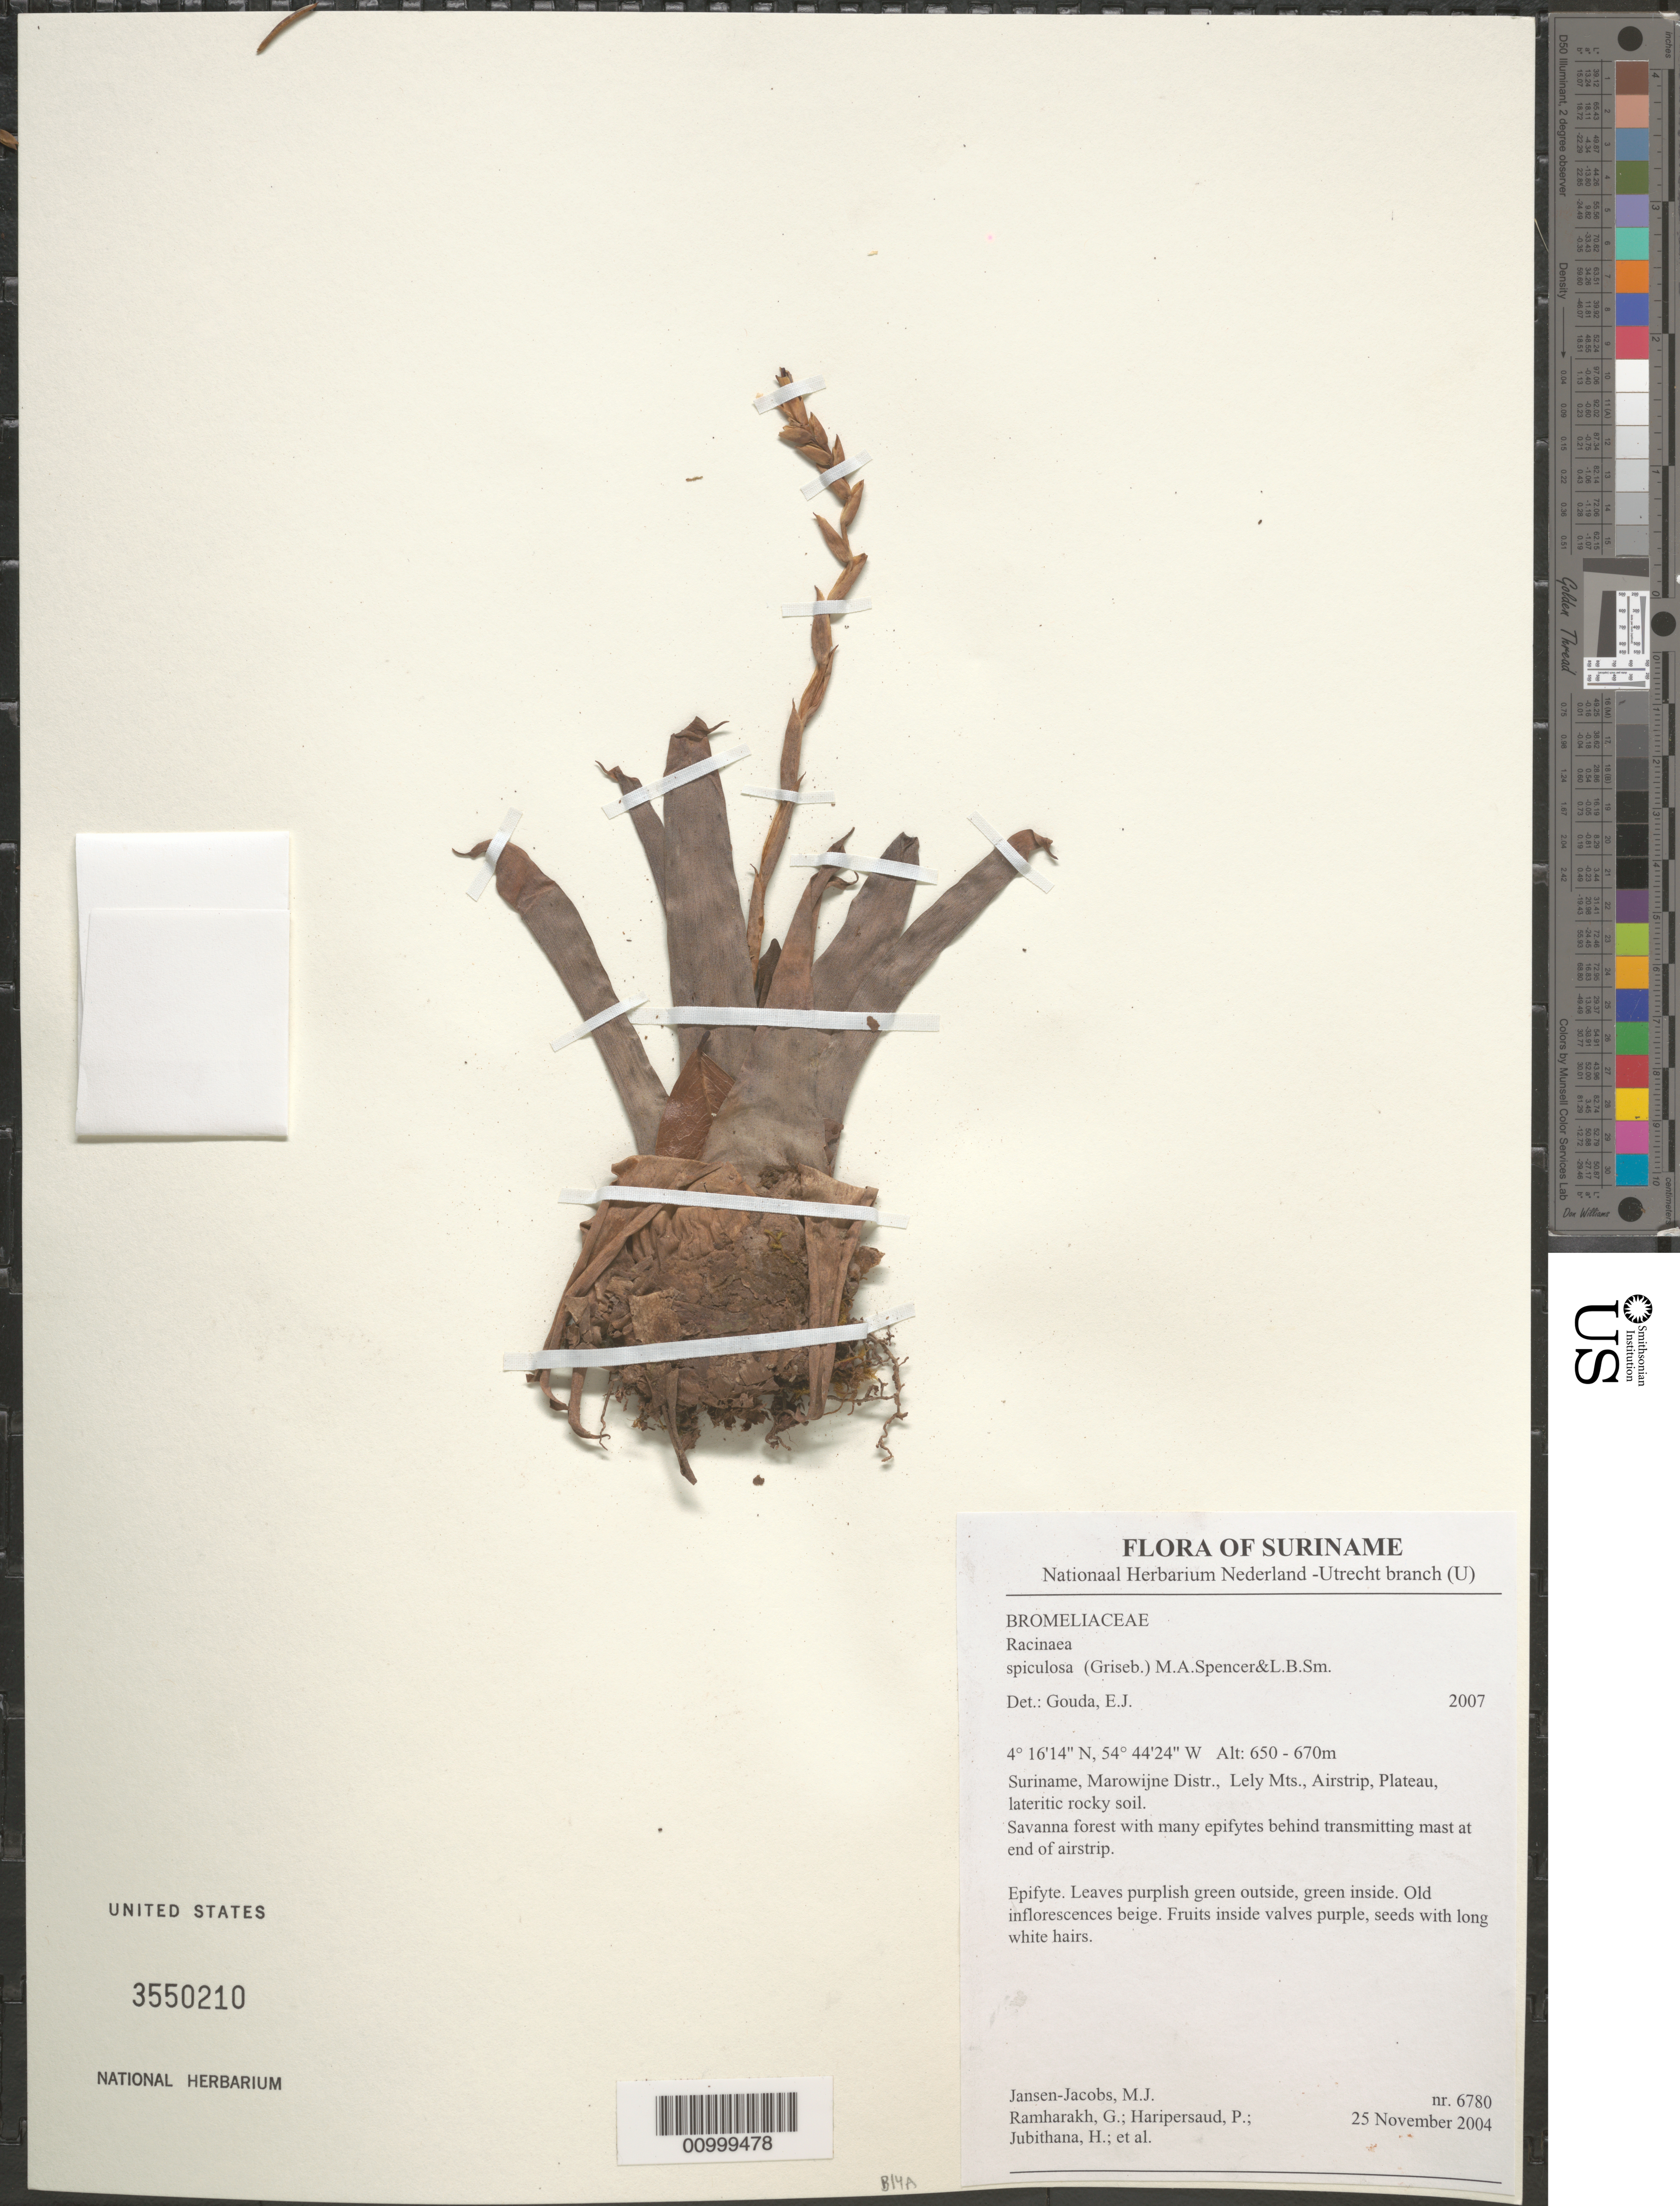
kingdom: Plantae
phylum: Tracheophyta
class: Liliopsida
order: Poales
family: Bromeliaceae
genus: Racinaea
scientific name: Racinaea spiculosa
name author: (Griseb.) M.A. Spencer & L.B. Sm.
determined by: Gouda, E. J.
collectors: M. J. Jansen-Jacobs et al.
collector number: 6780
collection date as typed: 25-Nov-04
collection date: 2004-11-25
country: Suriname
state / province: Marowijne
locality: Lely Mountains, airstrip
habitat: Plateau, lateritic rocky soil. Savanna forest with many epifytes behind transmitting mast at end of airstrip.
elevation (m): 650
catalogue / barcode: US 3550210